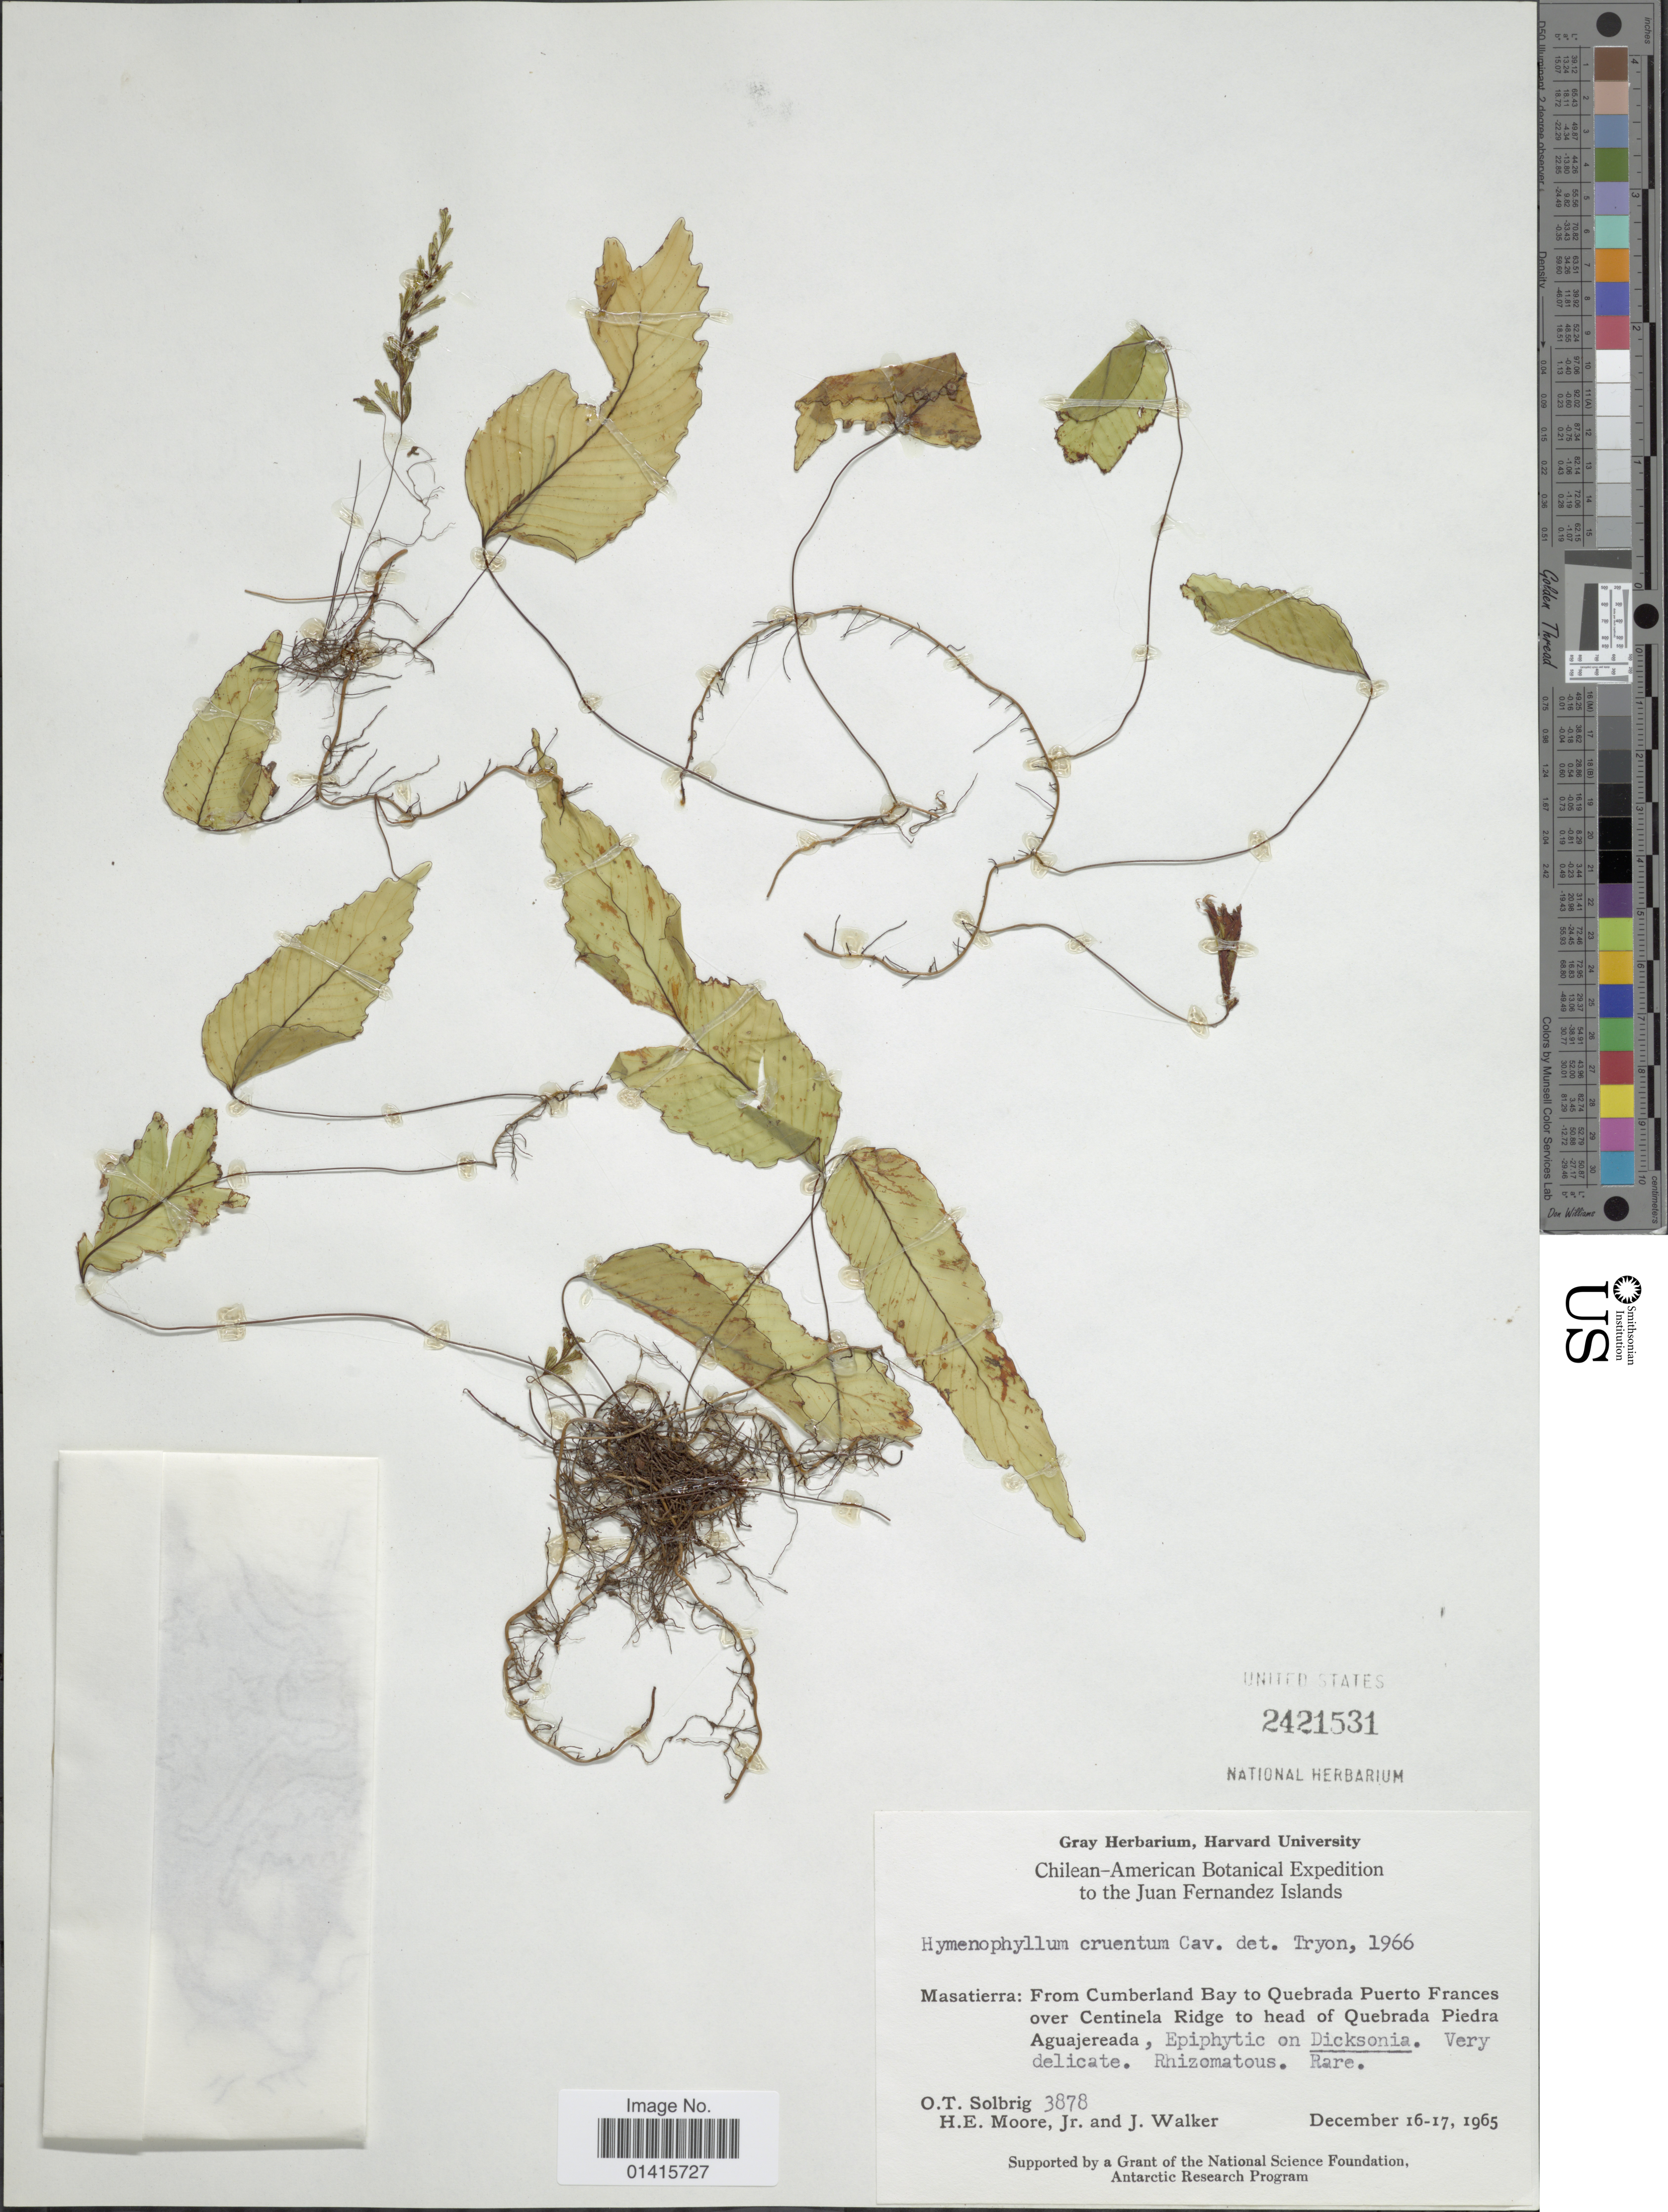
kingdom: Plantae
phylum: Tracheophyta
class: Polypodiopsida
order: Hymenophyllales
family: Hymenophyllaceae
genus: Hymenophyllum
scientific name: Hymenophyllum cruentum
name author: Cav.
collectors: O. T. Solbrig, H. Moore & J. Walker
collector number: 3878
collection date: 1965-12-16/1965-12-17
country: Chile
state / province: Valparaíso (V)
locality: Masatierra: from Cumberland Bay to Quebrada Puerto Frances over Centinela ridge to head of Quebrada Piedra Aguajereada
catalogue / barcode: US 2421531